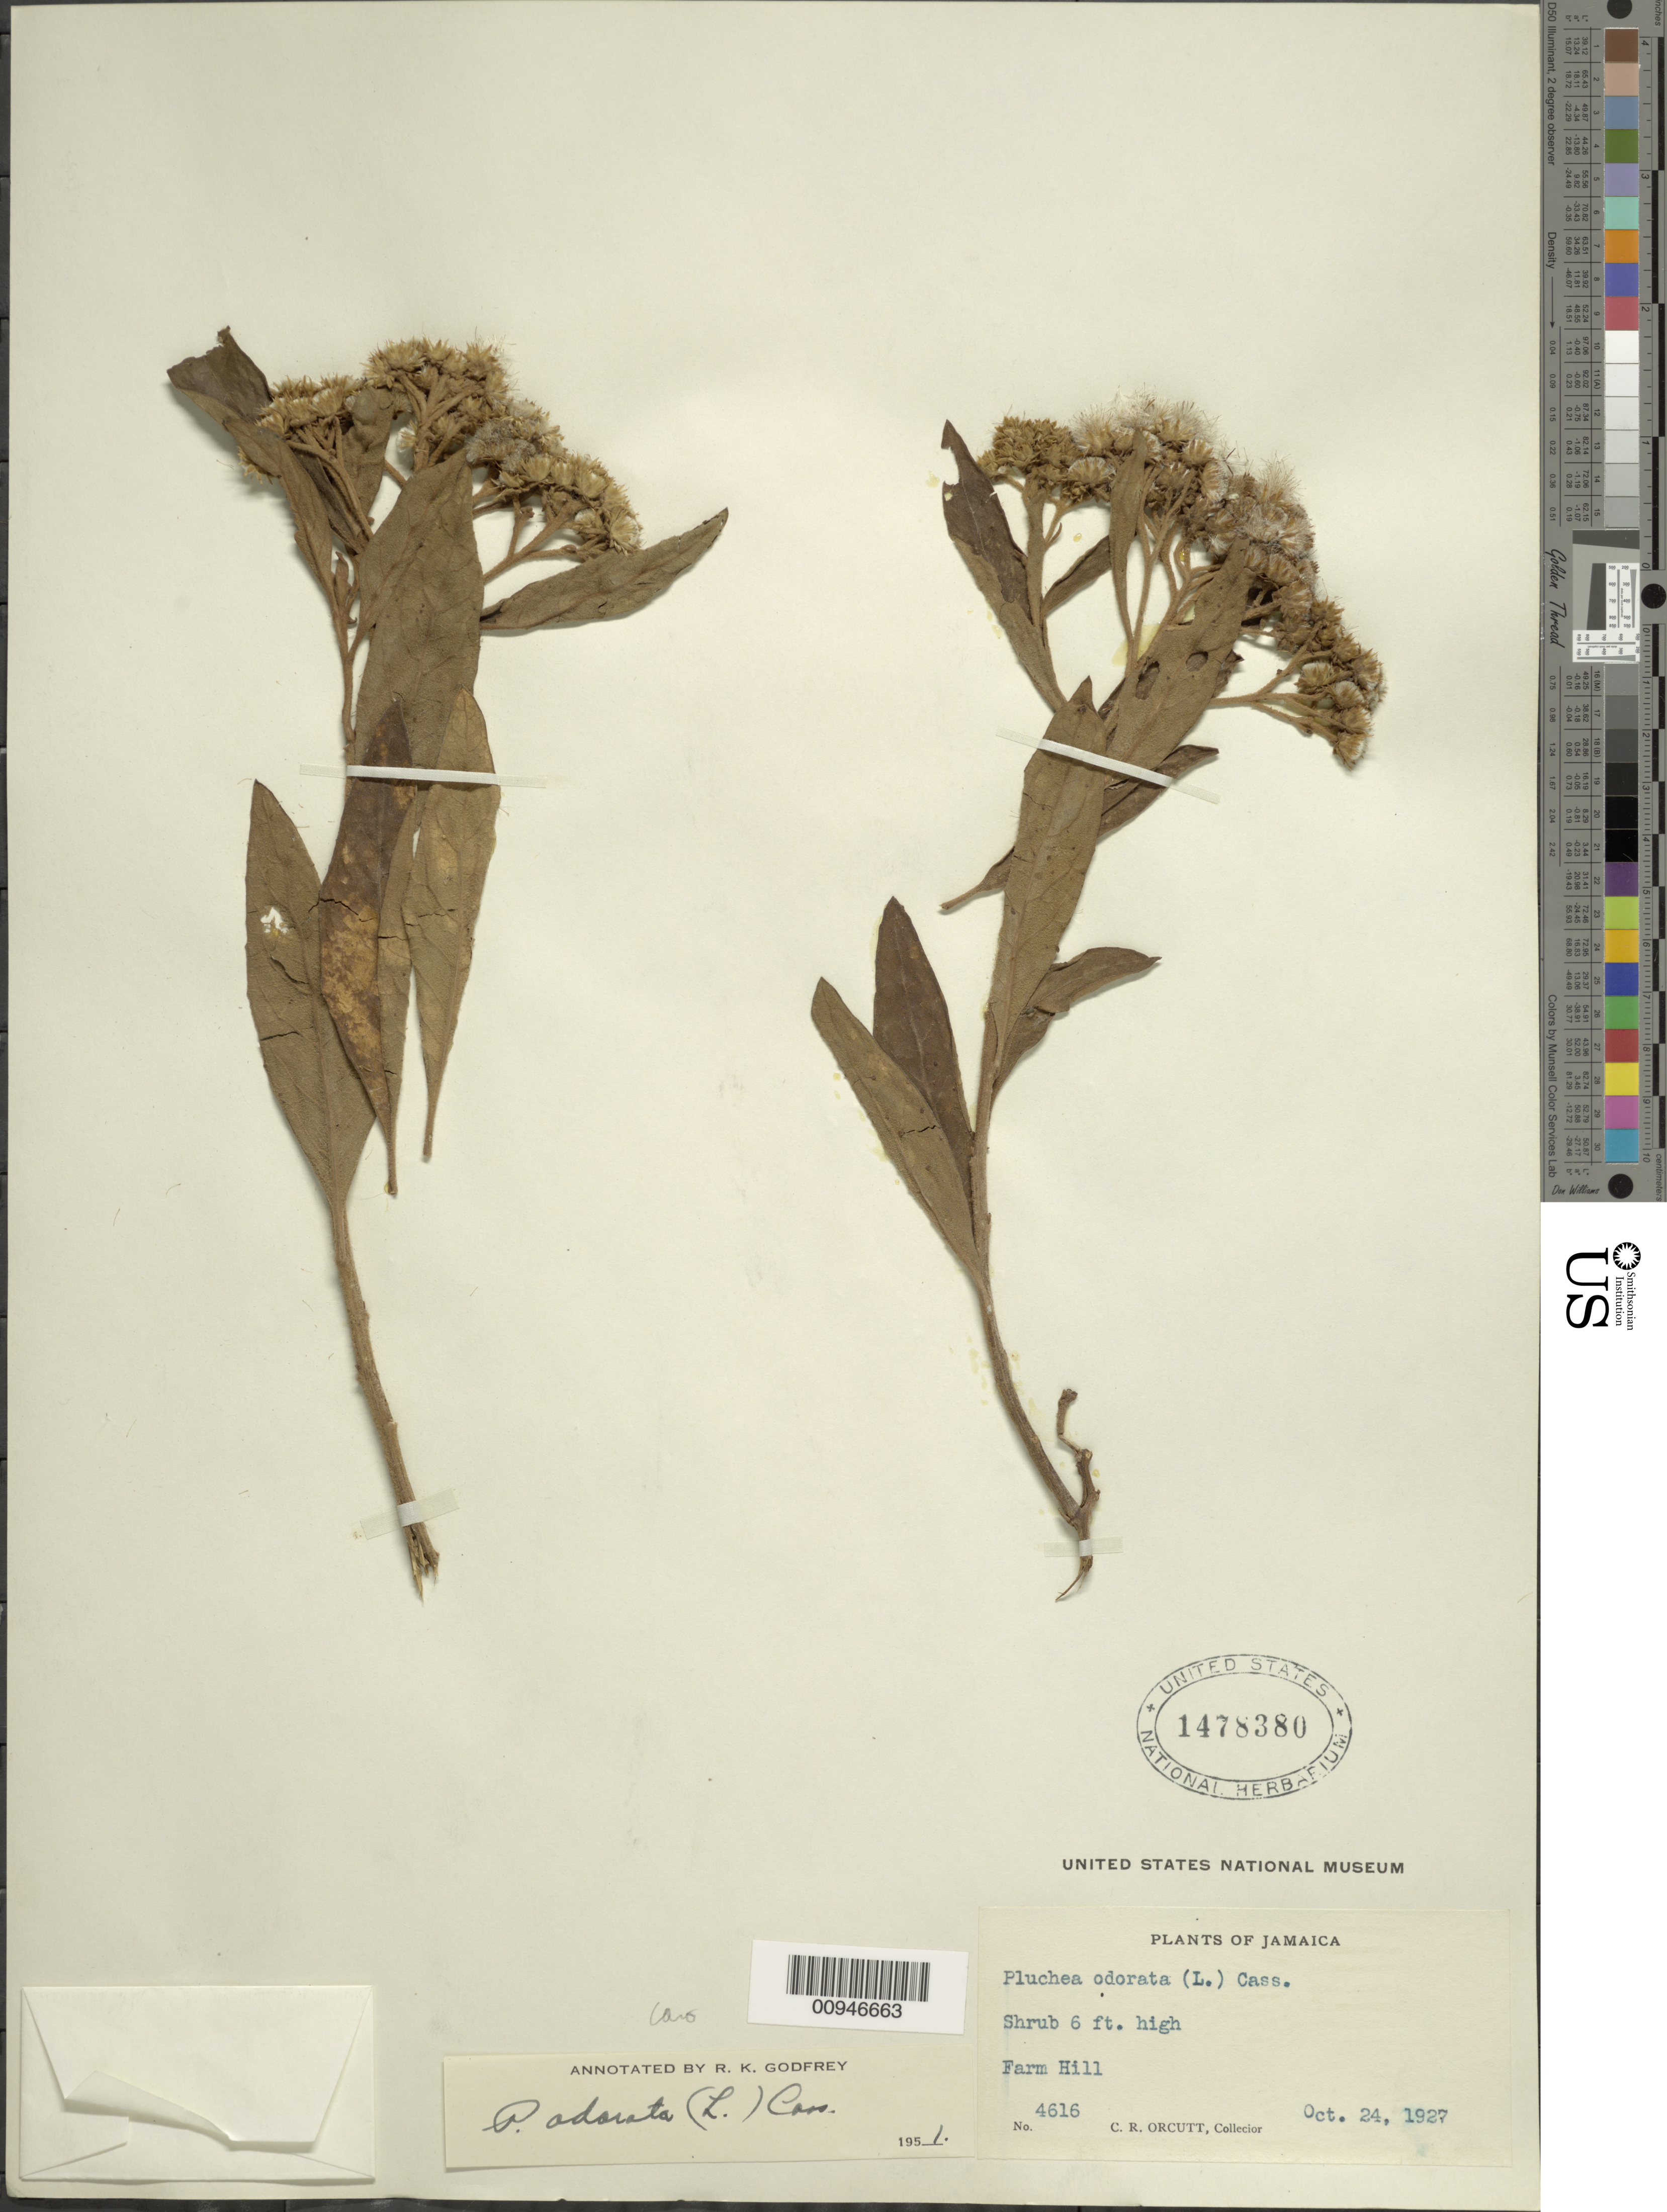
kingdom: Plantae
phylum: Tracheophyta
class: Magnoliopsida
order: Asterales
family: Asteraceae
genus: Pluchea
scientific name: Pluchea carolinensis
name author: (Jacq.) D. Don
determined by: Godfrey, R. K.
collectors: C. R. Orcutt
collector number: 4616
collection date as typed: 24 Oct 1927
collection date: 1927-10-24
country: Jamaica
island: Jamaica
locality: Farm Hill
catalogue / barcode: US 1478380